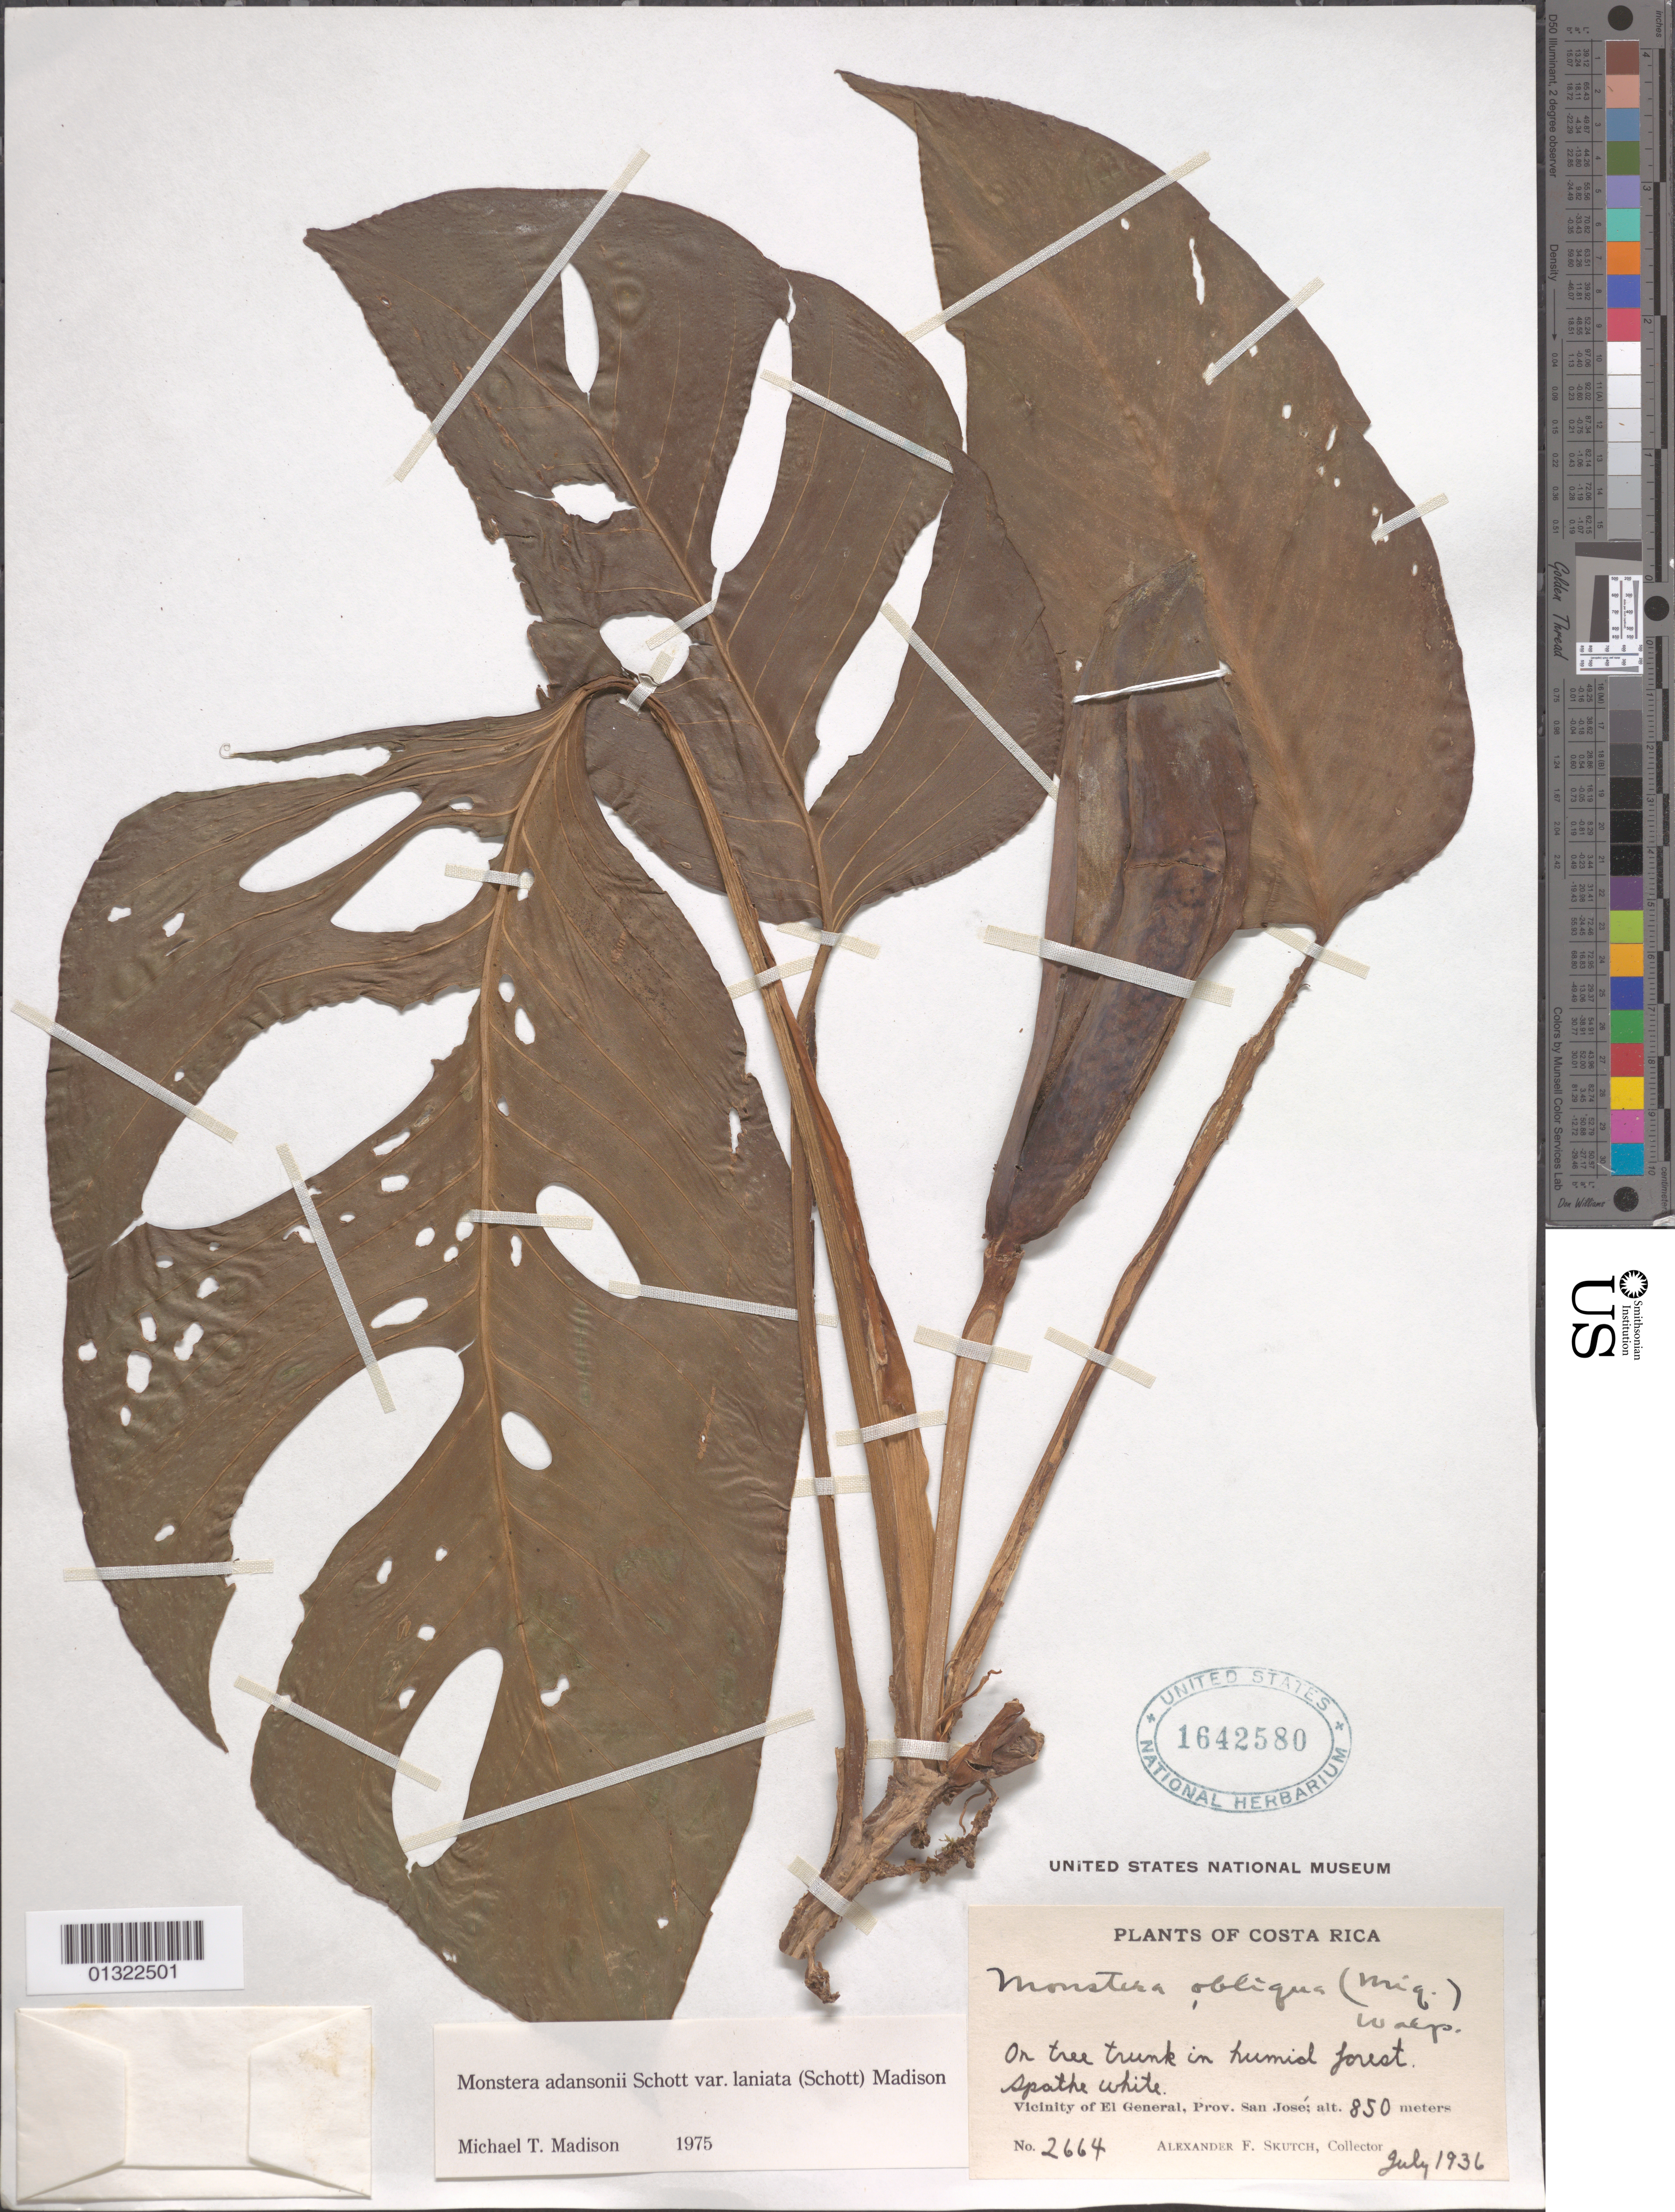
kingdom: Plantae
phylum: Tracheophyta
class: Liliopsida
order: Alismatales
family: Araceae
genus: Monstera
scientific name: Monstera adansonii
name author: Schott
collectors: A. F. Skutch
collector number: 2664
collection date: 1936-07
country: Costa Rica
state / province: San José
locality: Vicinity of El General.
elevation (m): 850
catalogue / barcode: US 1642580